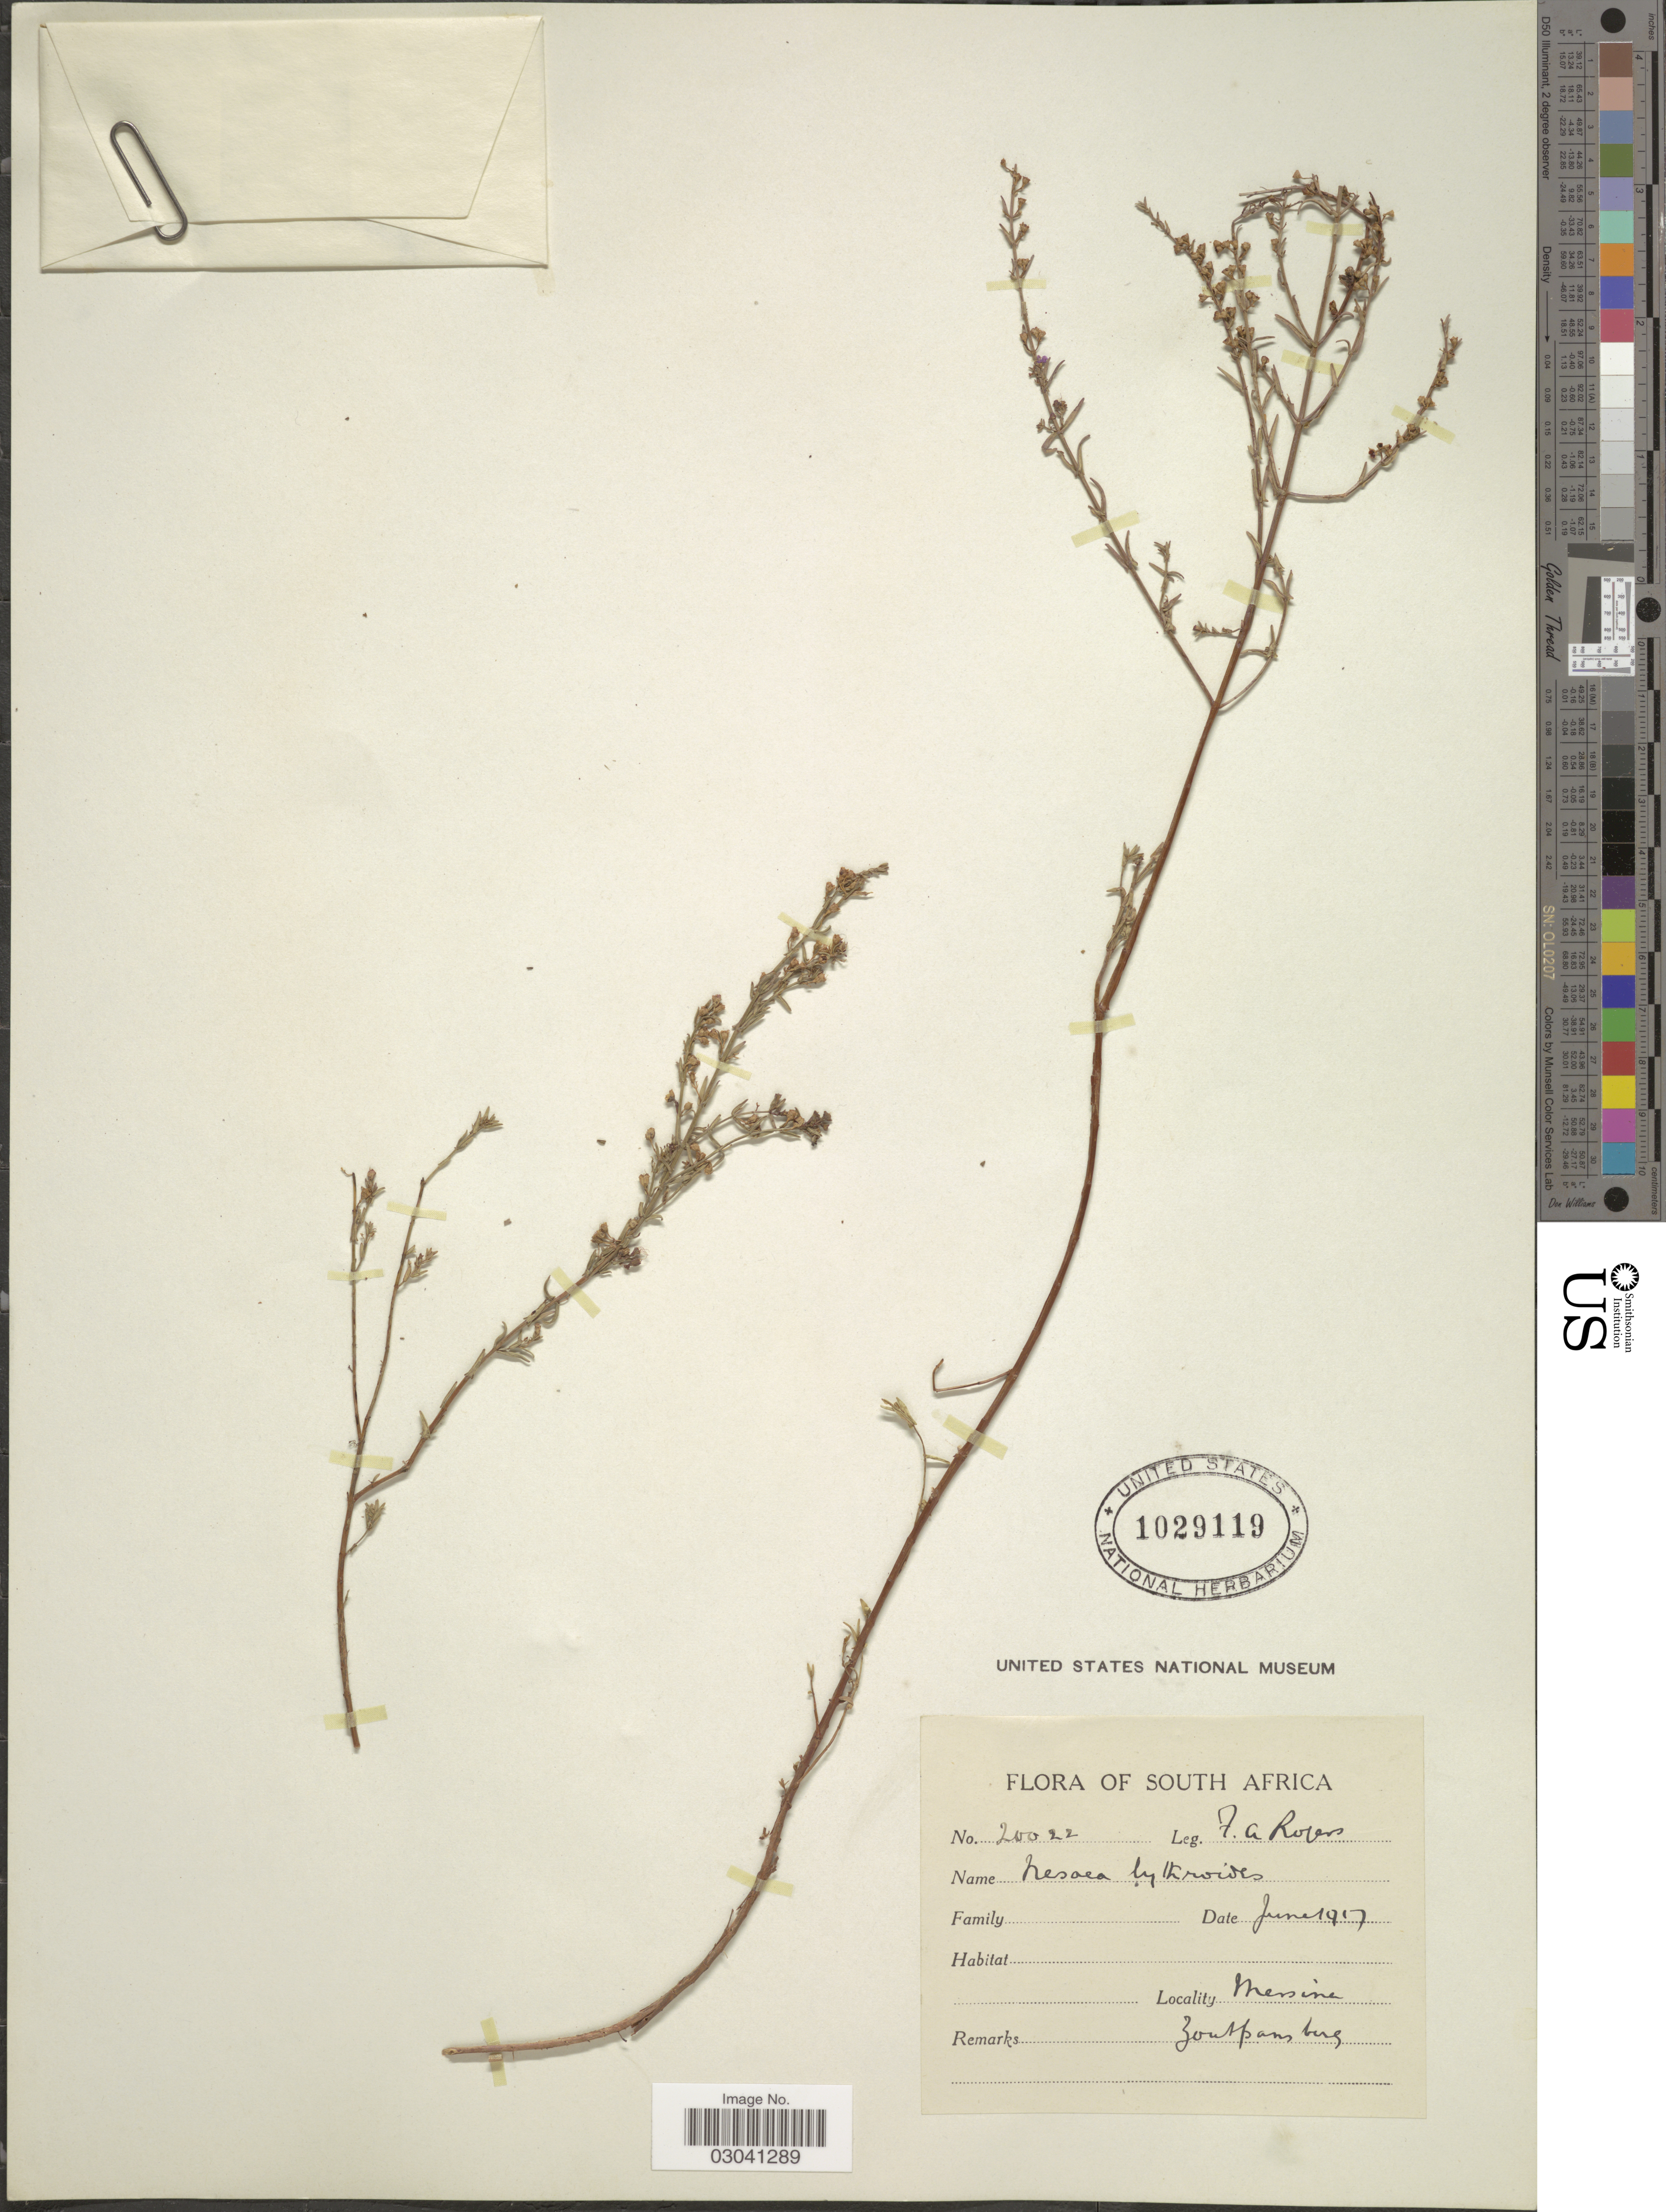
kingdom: Plantae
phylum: Tracheophyta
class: Magnoliopsida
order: Myrtales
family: Lythraceae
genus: Ammannia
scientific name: Ammannia lythroides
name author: (Welw. ex Hiern) S.A. Graham & Gandhi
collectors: F. A. Rogers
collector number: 20022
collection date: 1917-06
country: South Africa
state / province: Limpopo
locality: Messina [Musina], Zoutpansberg [Soutpansberg]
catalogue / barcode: US 1029119